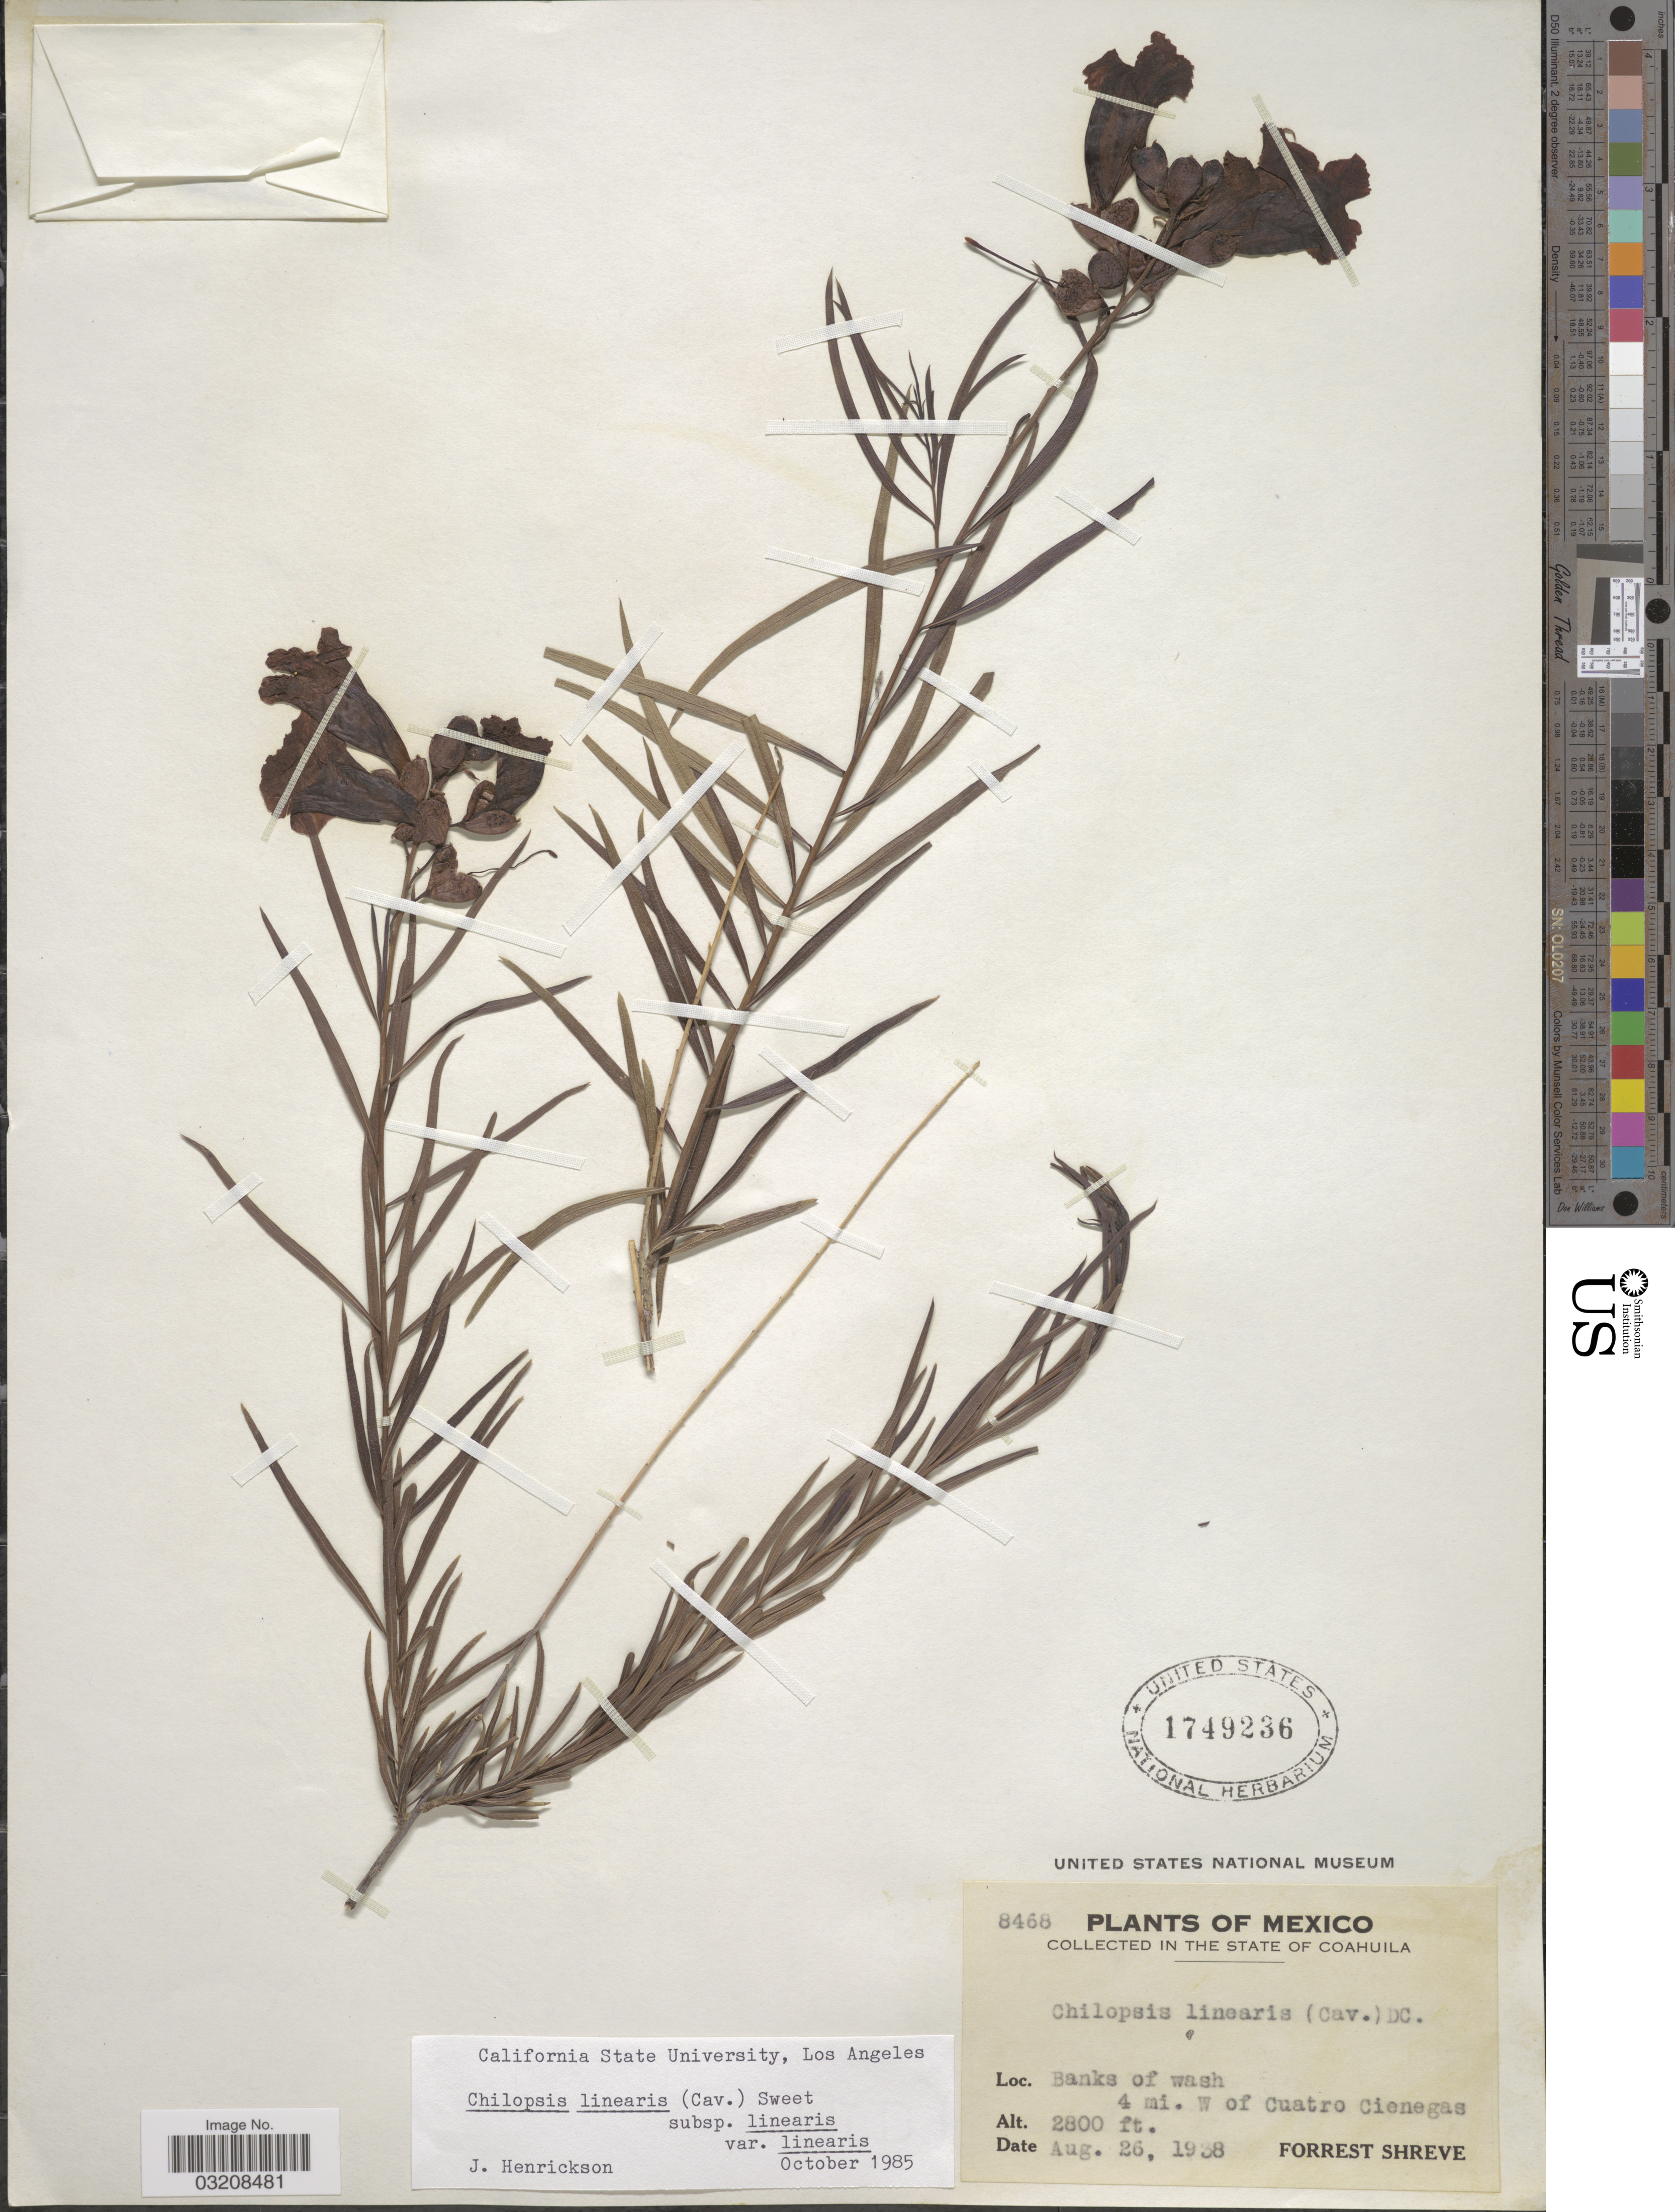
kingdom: Plantae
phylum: Tracheophyta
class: Magnoliopsida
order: Lamiales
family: Bignoniaceae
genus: Chilopsis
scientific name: Chilopsis linearis subsp. linearis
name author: (Cav.) Sweet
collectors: F. Shreve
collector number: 8468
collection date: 1938-08-26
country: Mexico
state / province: Coahuila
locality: Banks of wash. 4 mi. W of Cuatro Cienegas.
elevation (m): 853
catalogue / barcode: US 1749236